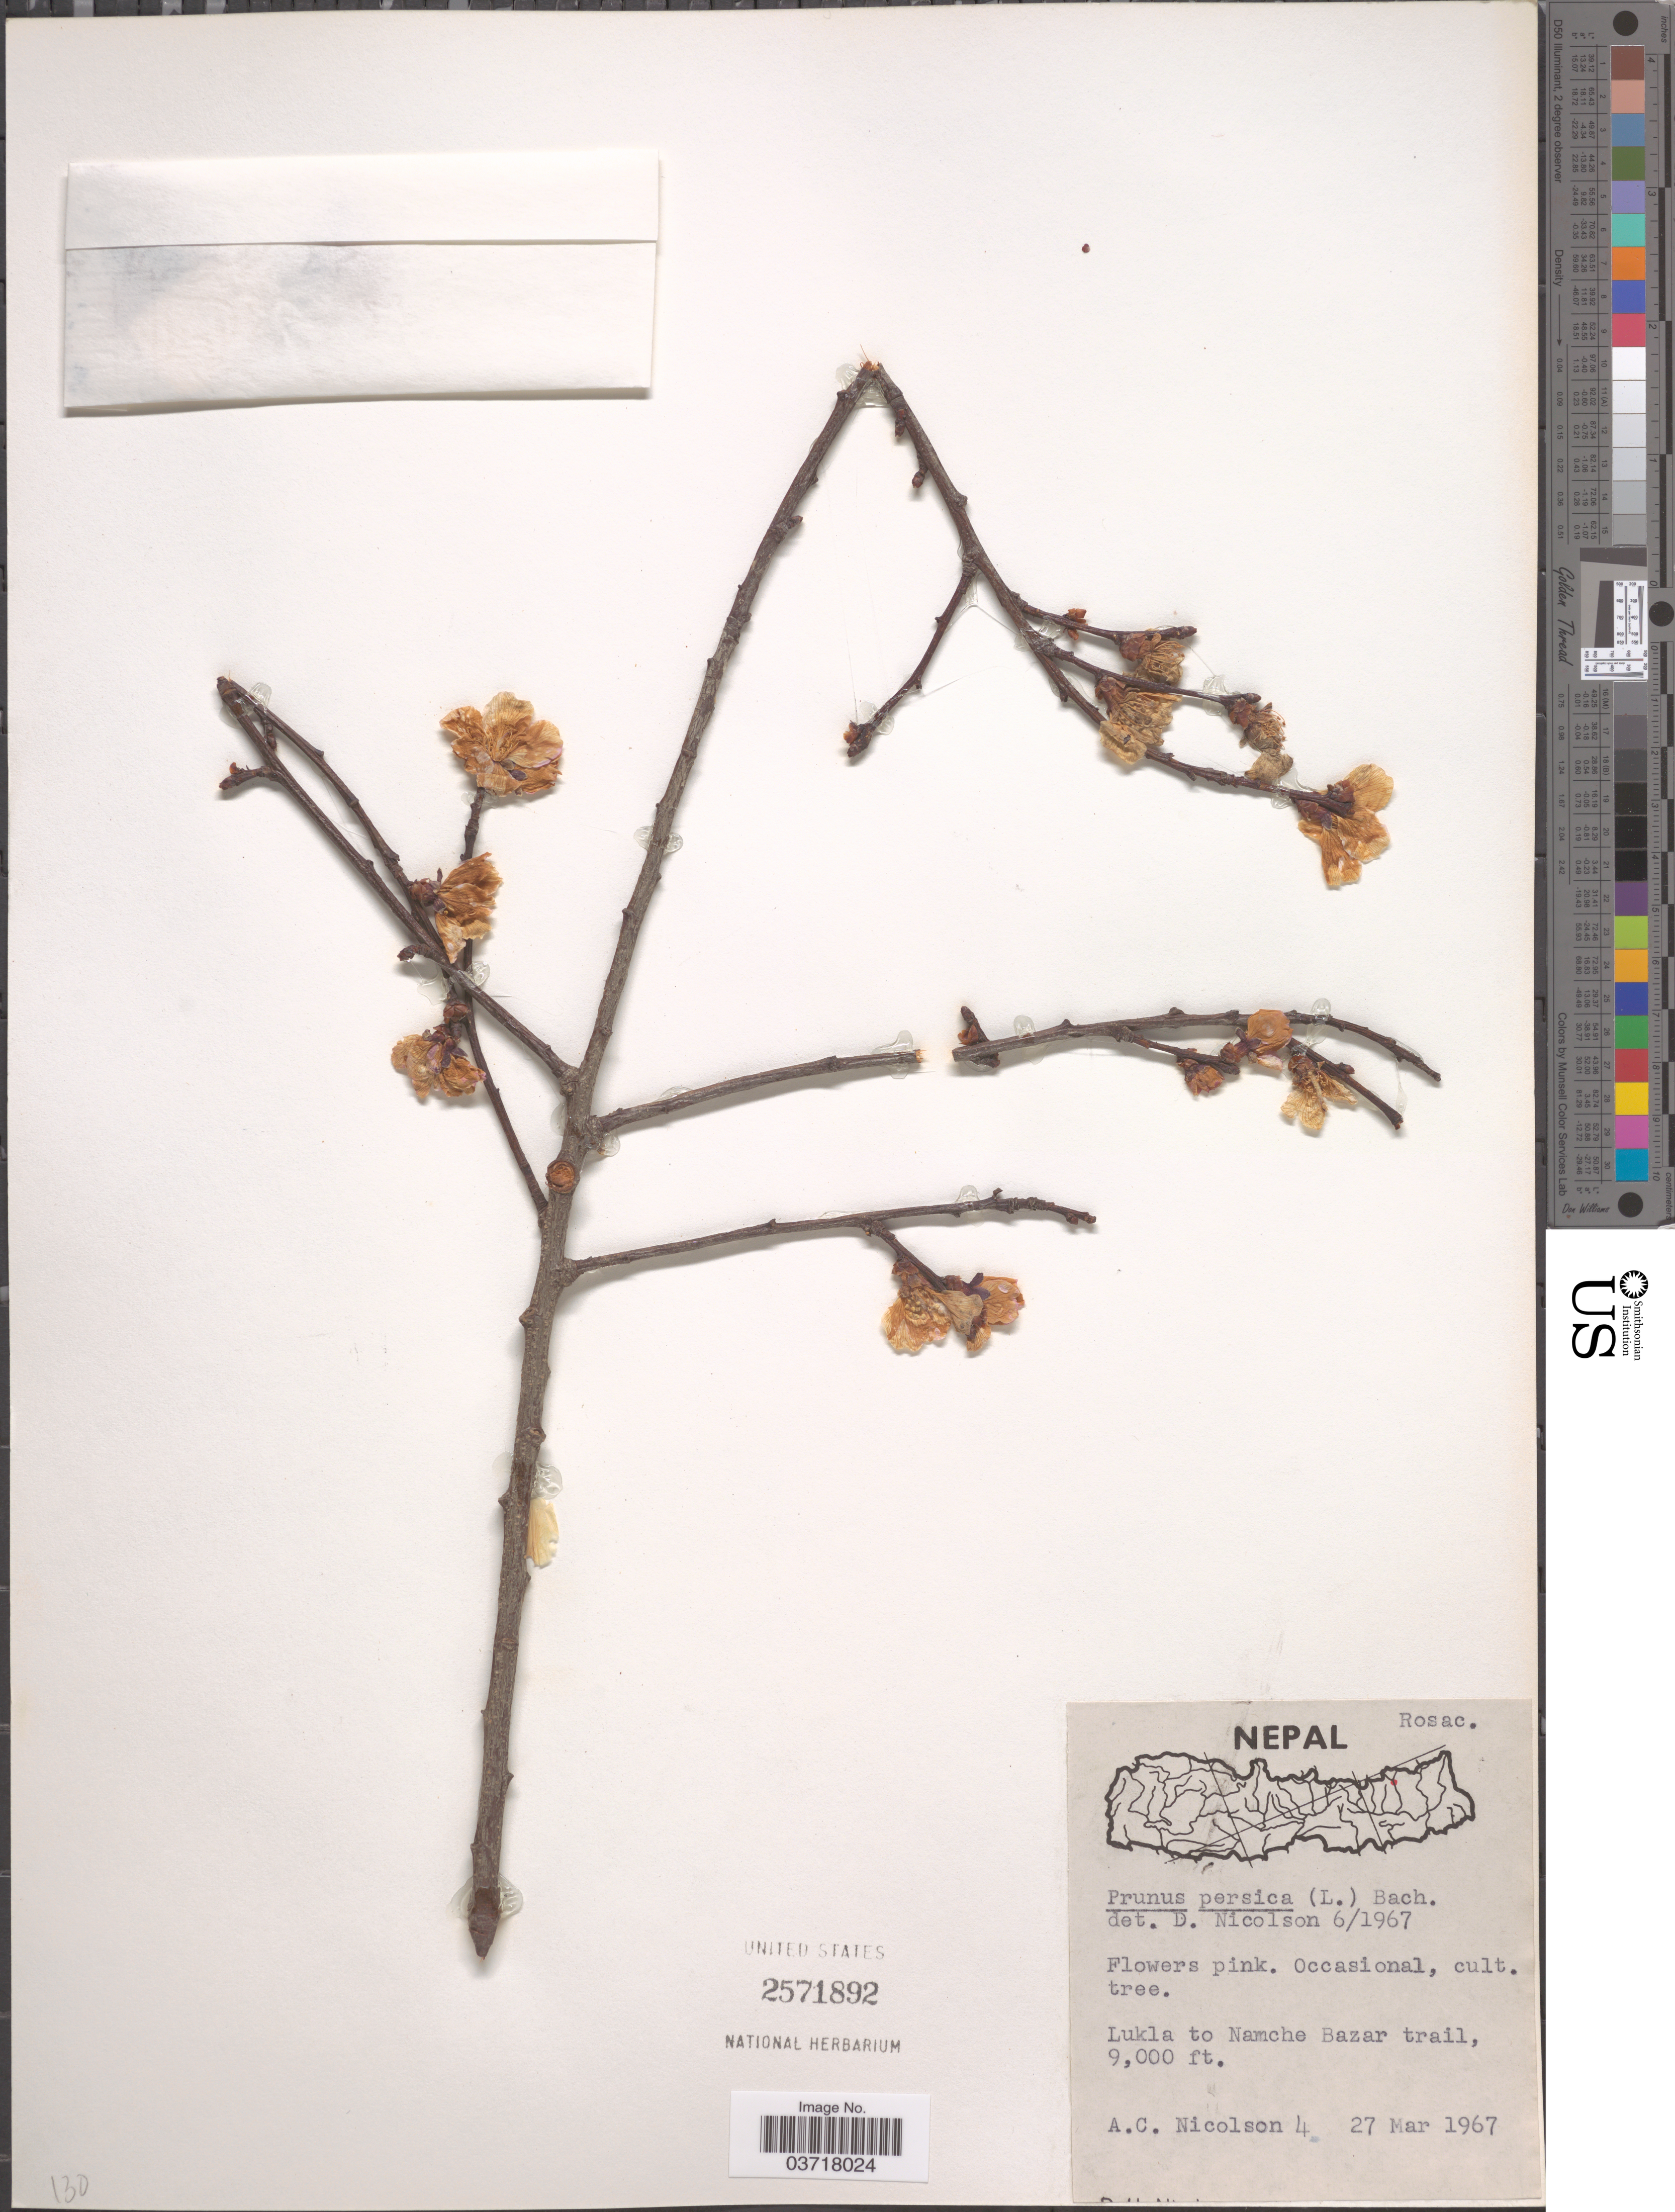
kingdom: Plantae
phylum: Tracheophyta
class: Magnoliopsida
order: Rosales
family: Rosaceae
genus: Prunus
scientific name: Prunus persica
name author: (L.) Batsch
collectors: A. C. Nicolson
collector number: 4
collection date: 1967-03-27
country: Nepal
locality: Lukla to Namche Bazar trail.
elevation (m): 2743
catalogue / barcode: US 2571892